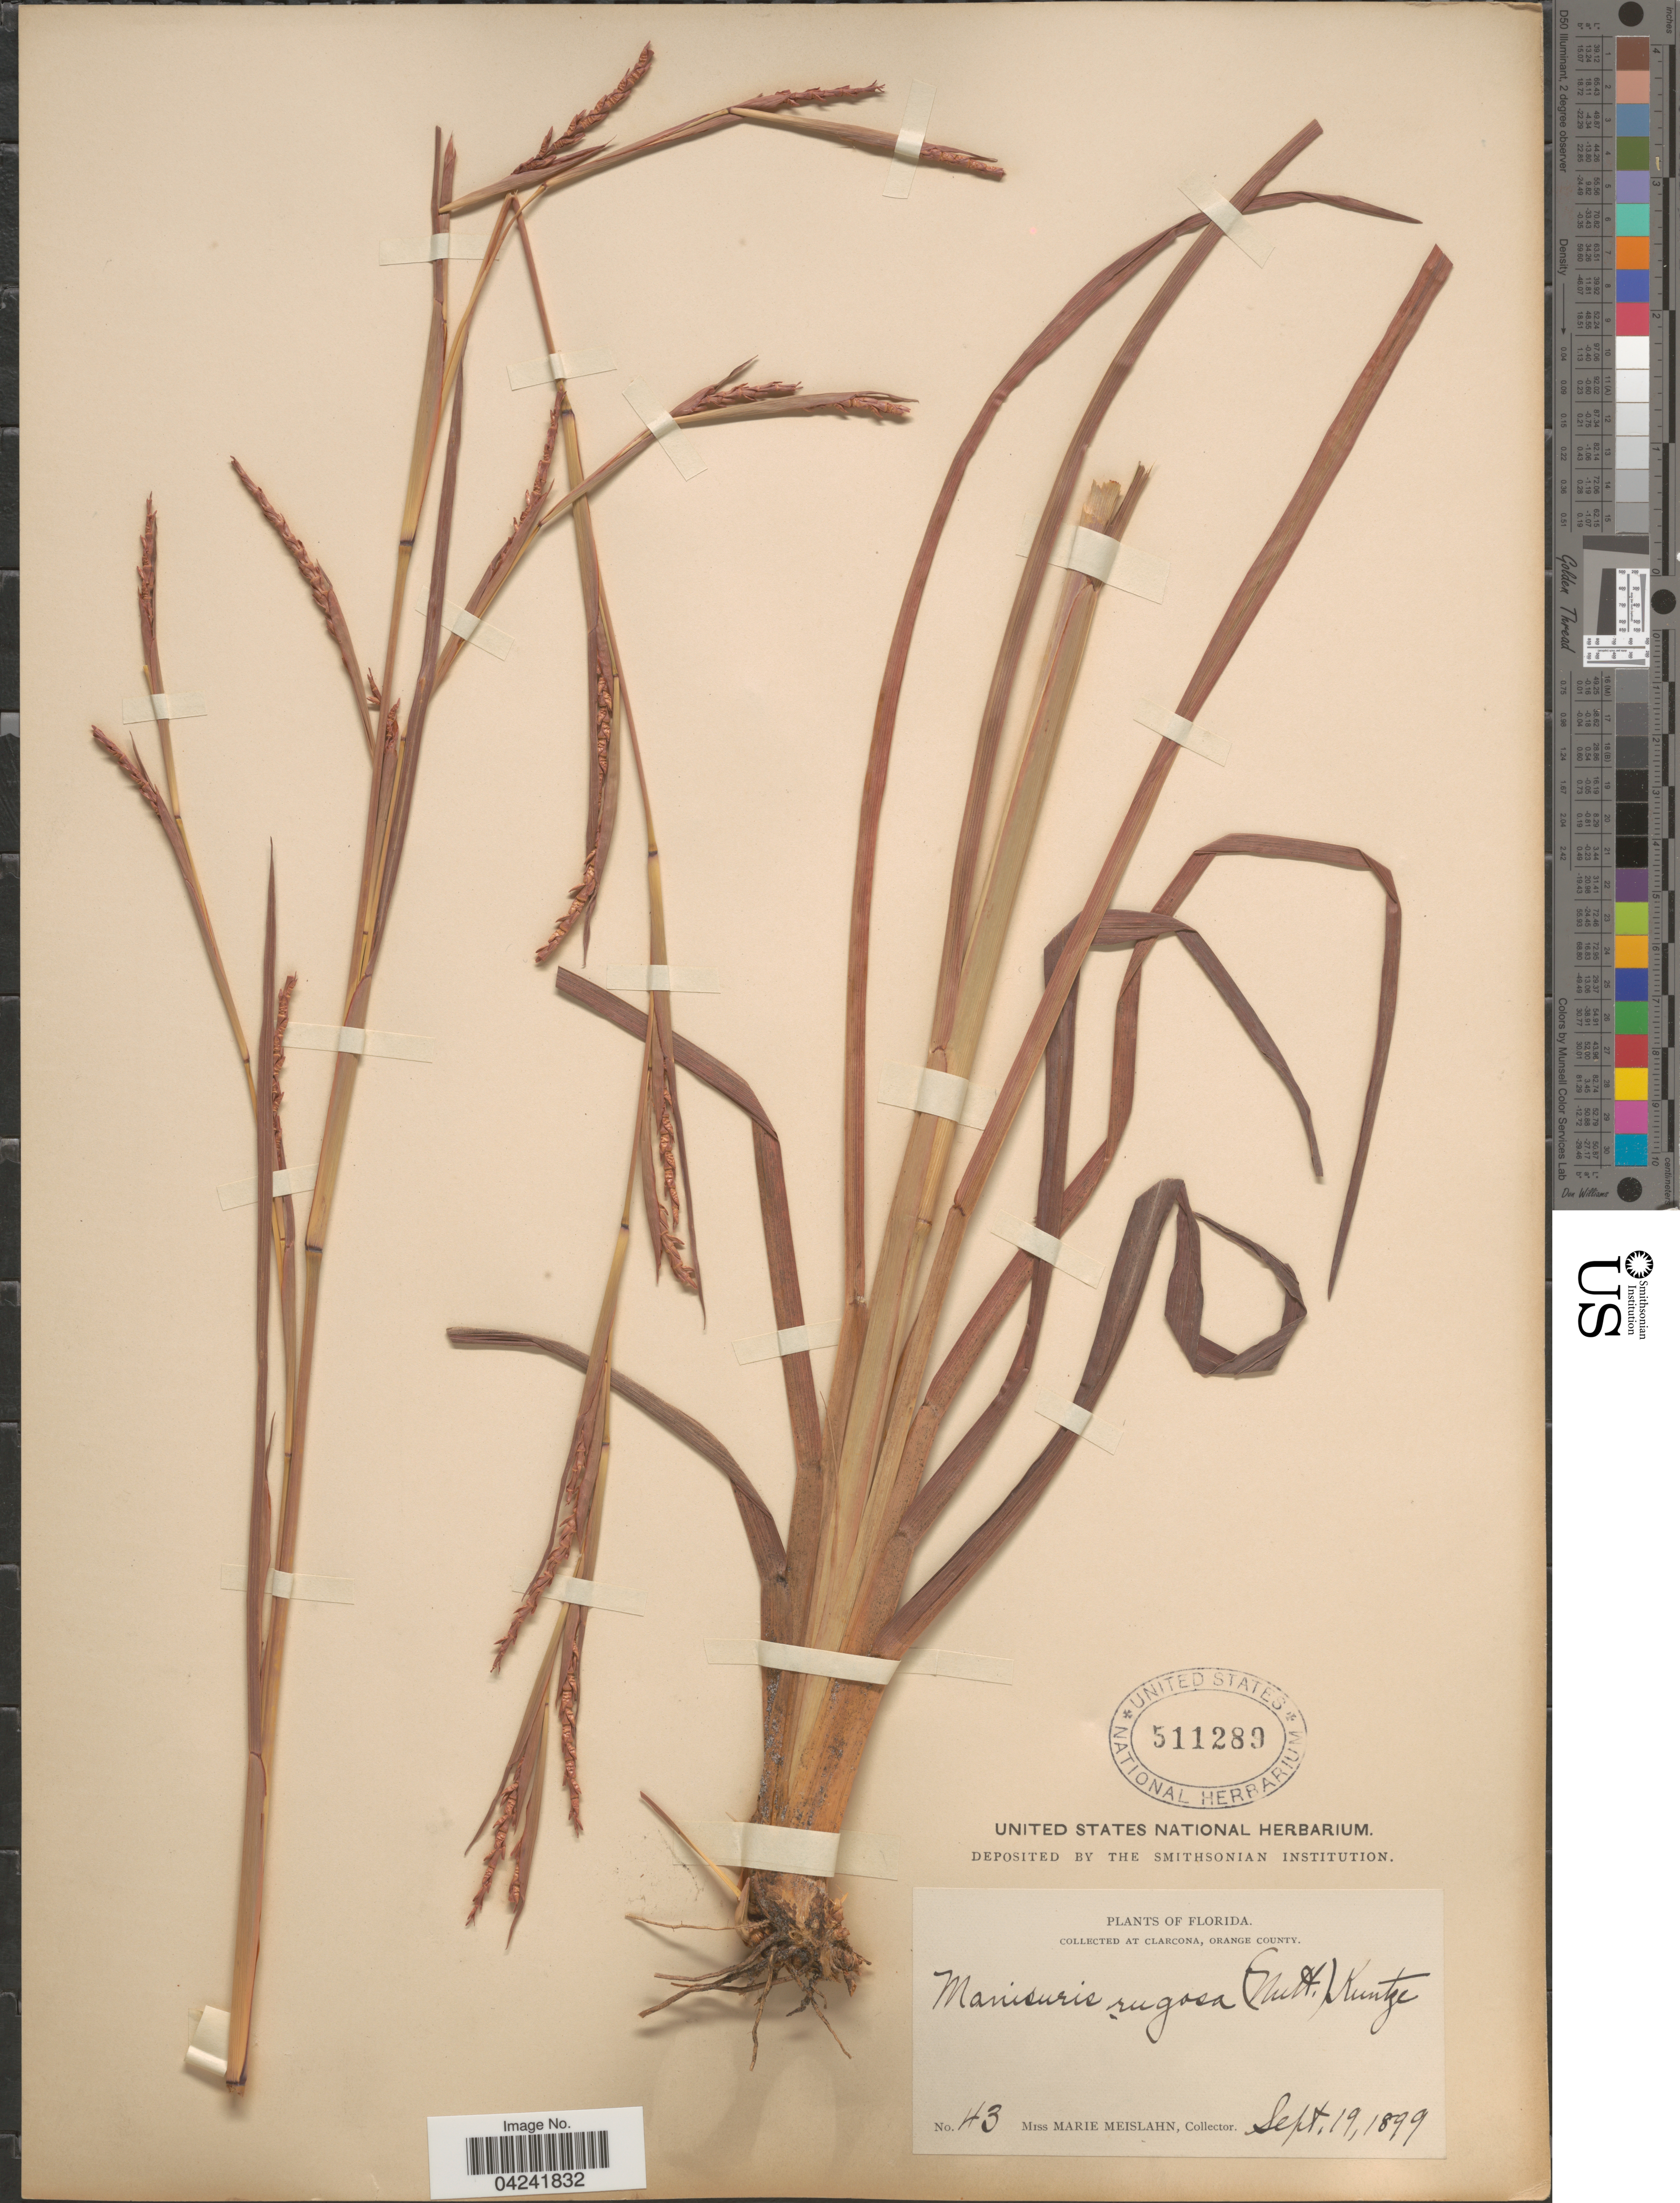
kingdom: Plantae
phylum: Tracheophyta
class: Liliopsida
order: Poales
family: Poaceae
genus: Mnesithea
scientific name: Mnesithea rugosa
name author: (Nutt.) de Koning & Sosef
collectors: M. Meislahn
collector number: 43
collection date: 1899-09-19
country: United States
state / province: Florida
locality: At Clarcona, Orange County.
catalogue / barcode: US 511289